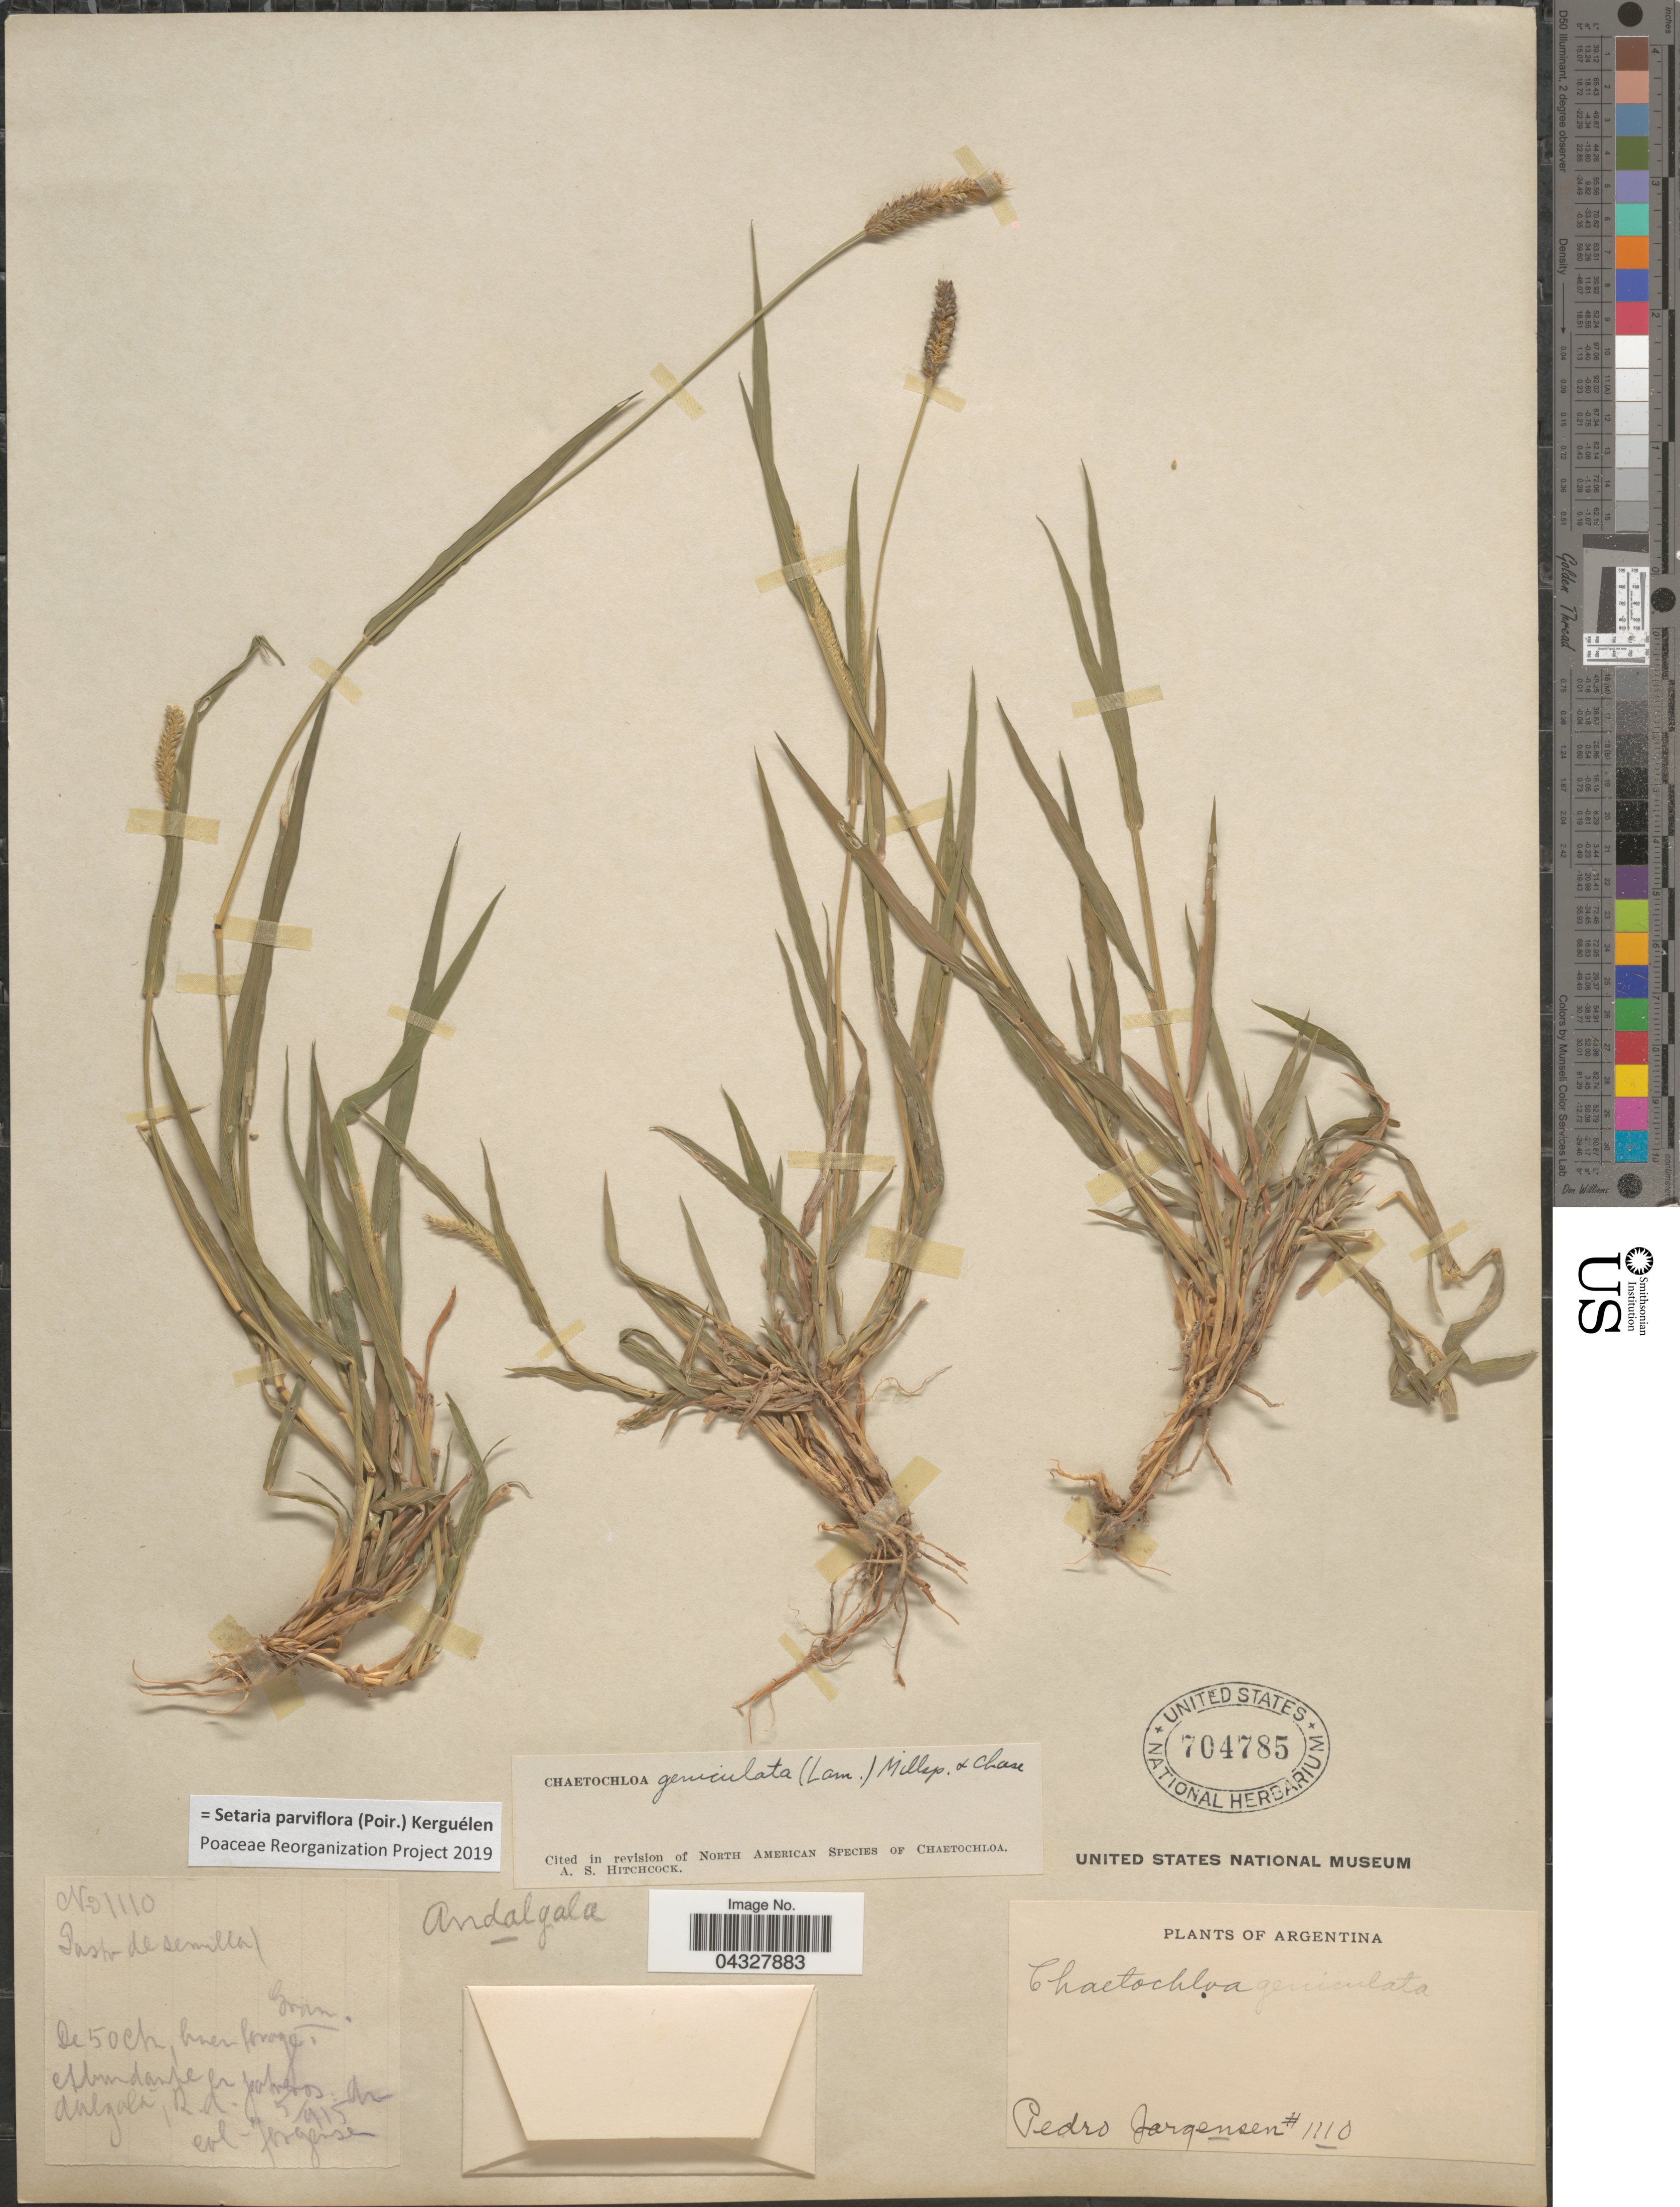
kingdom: Plantae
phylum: Tracheophyta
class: Liliopsida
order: Poales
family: Poaceae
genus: Setaria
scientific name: Setaria parviflora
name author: (Poir.) Kerguélen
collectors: P. Jörgensen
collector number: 1110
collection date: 1915-05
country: Argentina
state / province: Catamarca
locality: Andalgala.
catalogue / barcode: US 704785